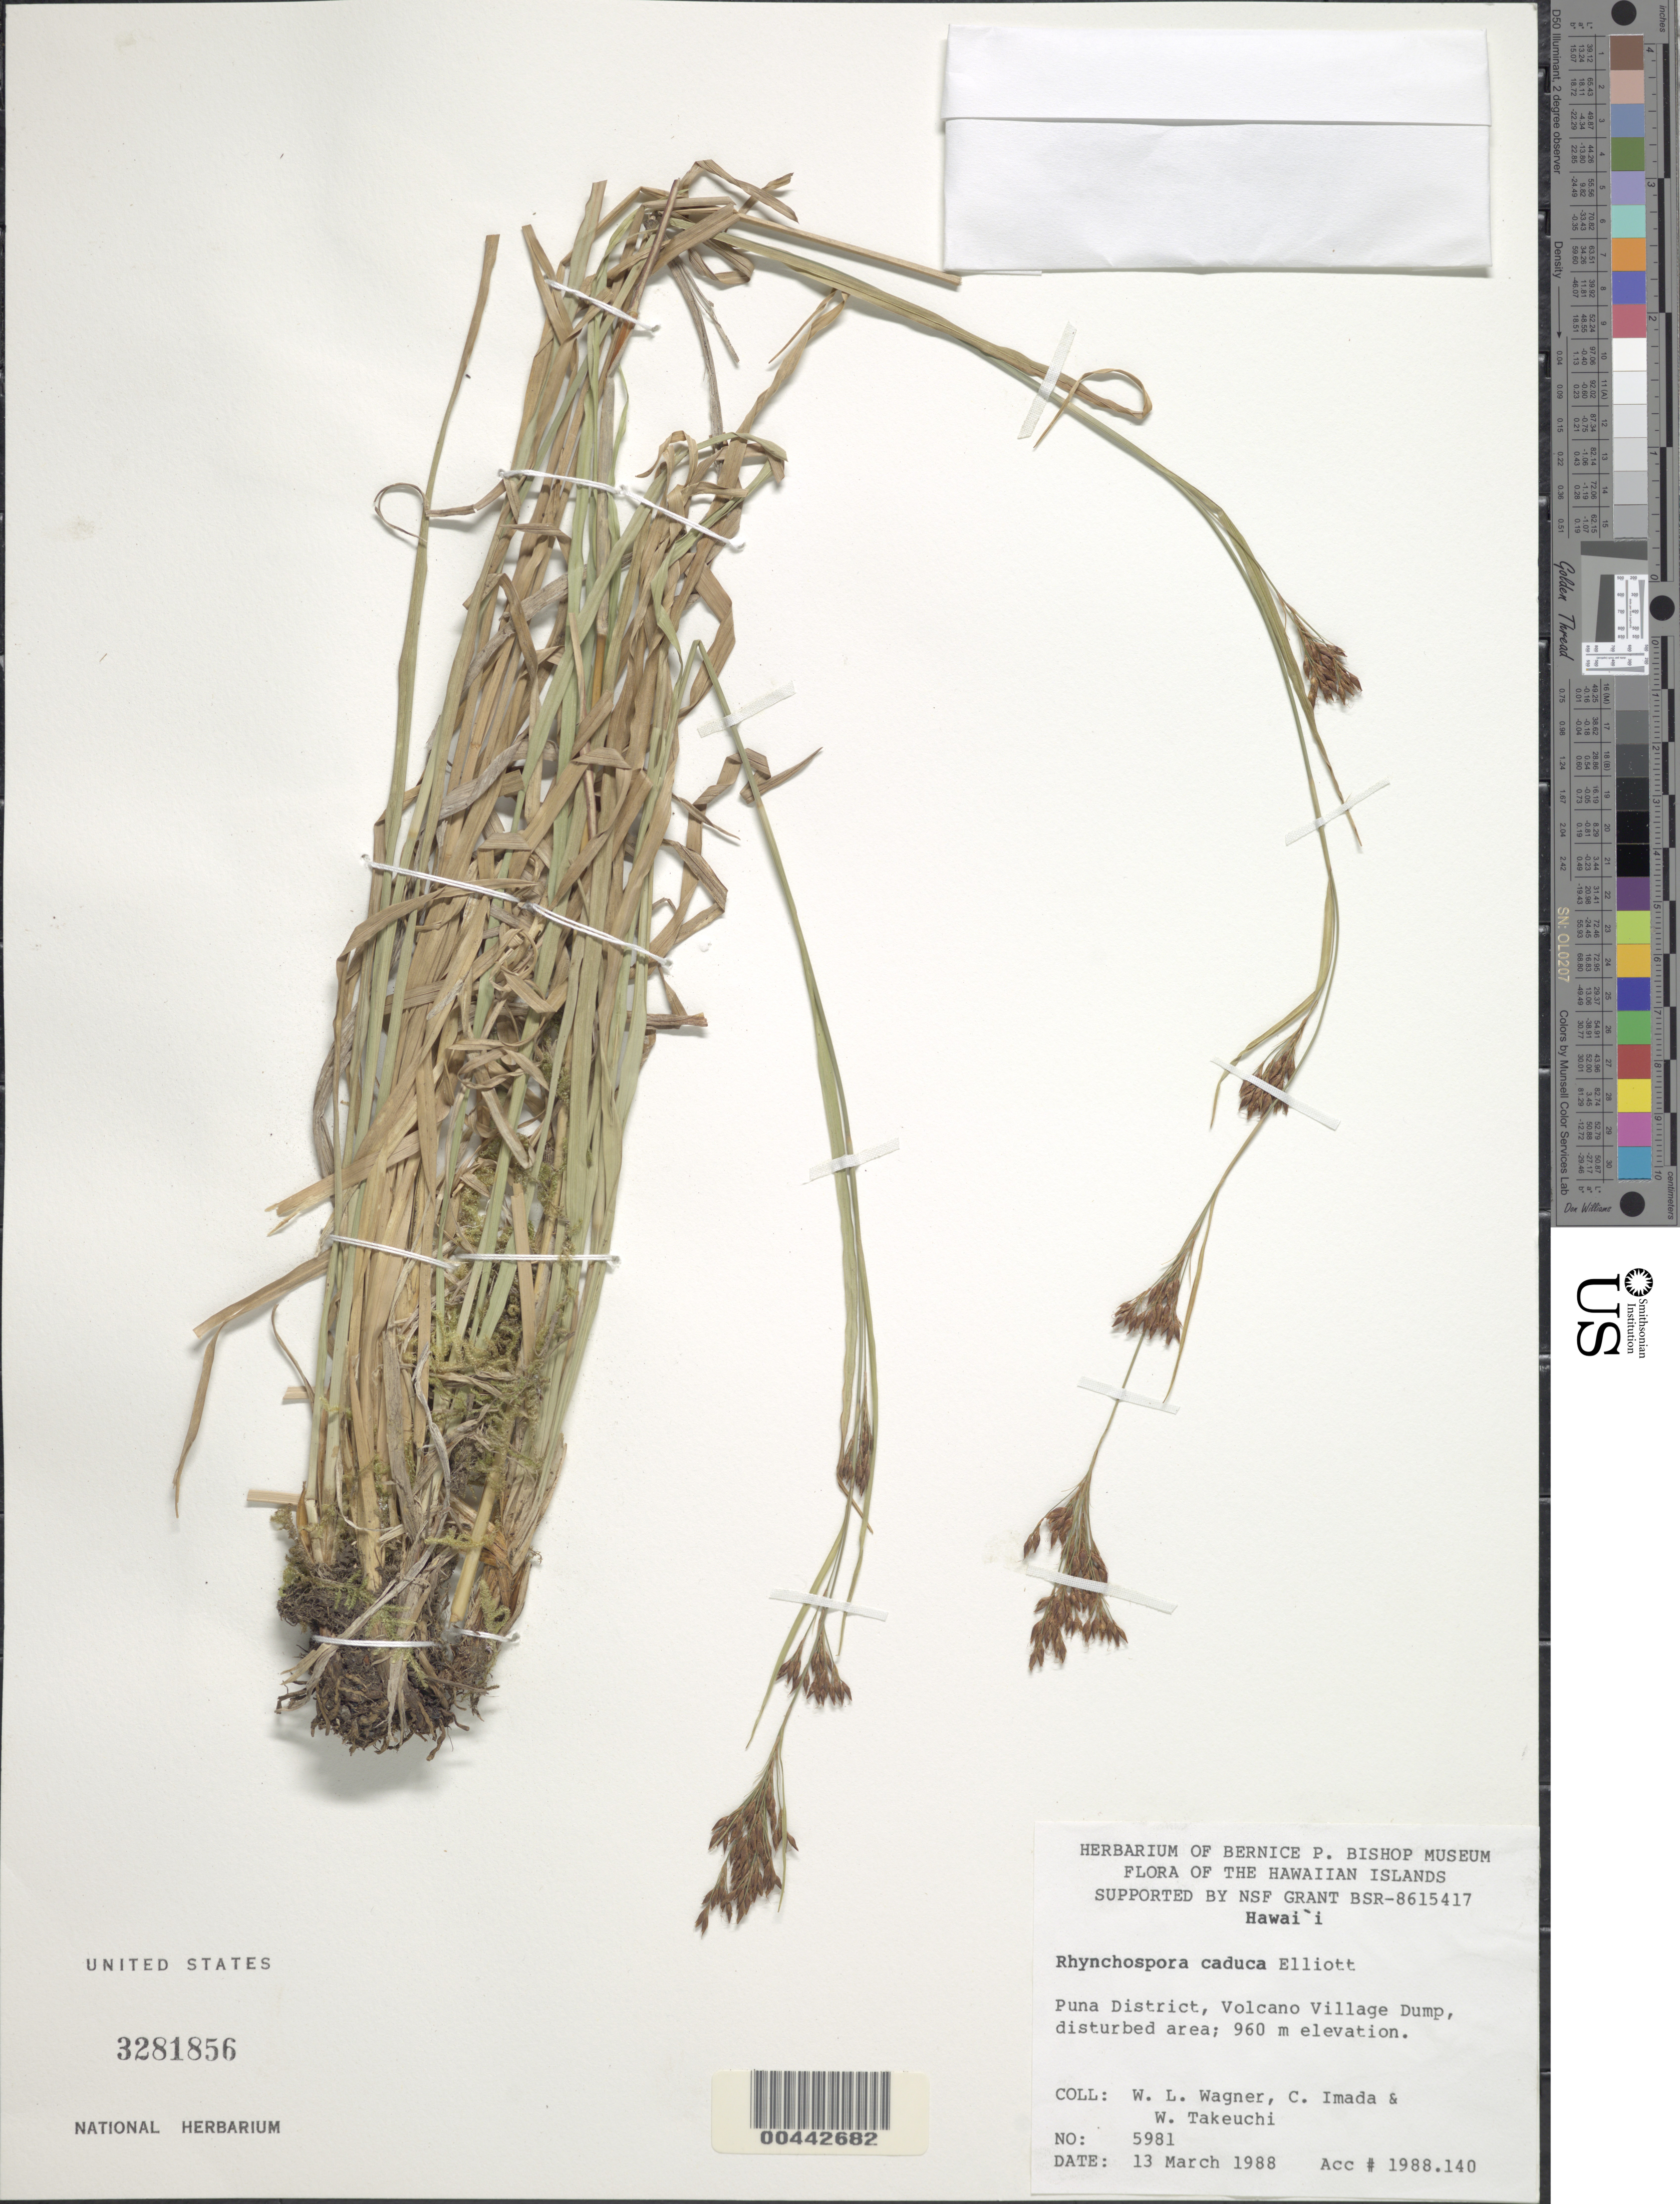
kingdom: Plantae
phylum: Tracheophyta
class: Liliopsida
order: Poales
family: Cyperaceae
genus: Rhynchospora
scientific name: Rhynchospora caduca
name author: Elliott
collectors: W. L. Wagner, C. Imada & W. N. Takeuchi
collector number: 5981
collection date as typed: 13 Mar 1988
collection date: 1988-03-13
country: United States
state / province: Hawaii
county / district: Hawaii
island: Hawaii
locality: Puna District, Volcano Village Dump, disturbed area.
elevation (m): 960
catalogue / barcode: US 3281856